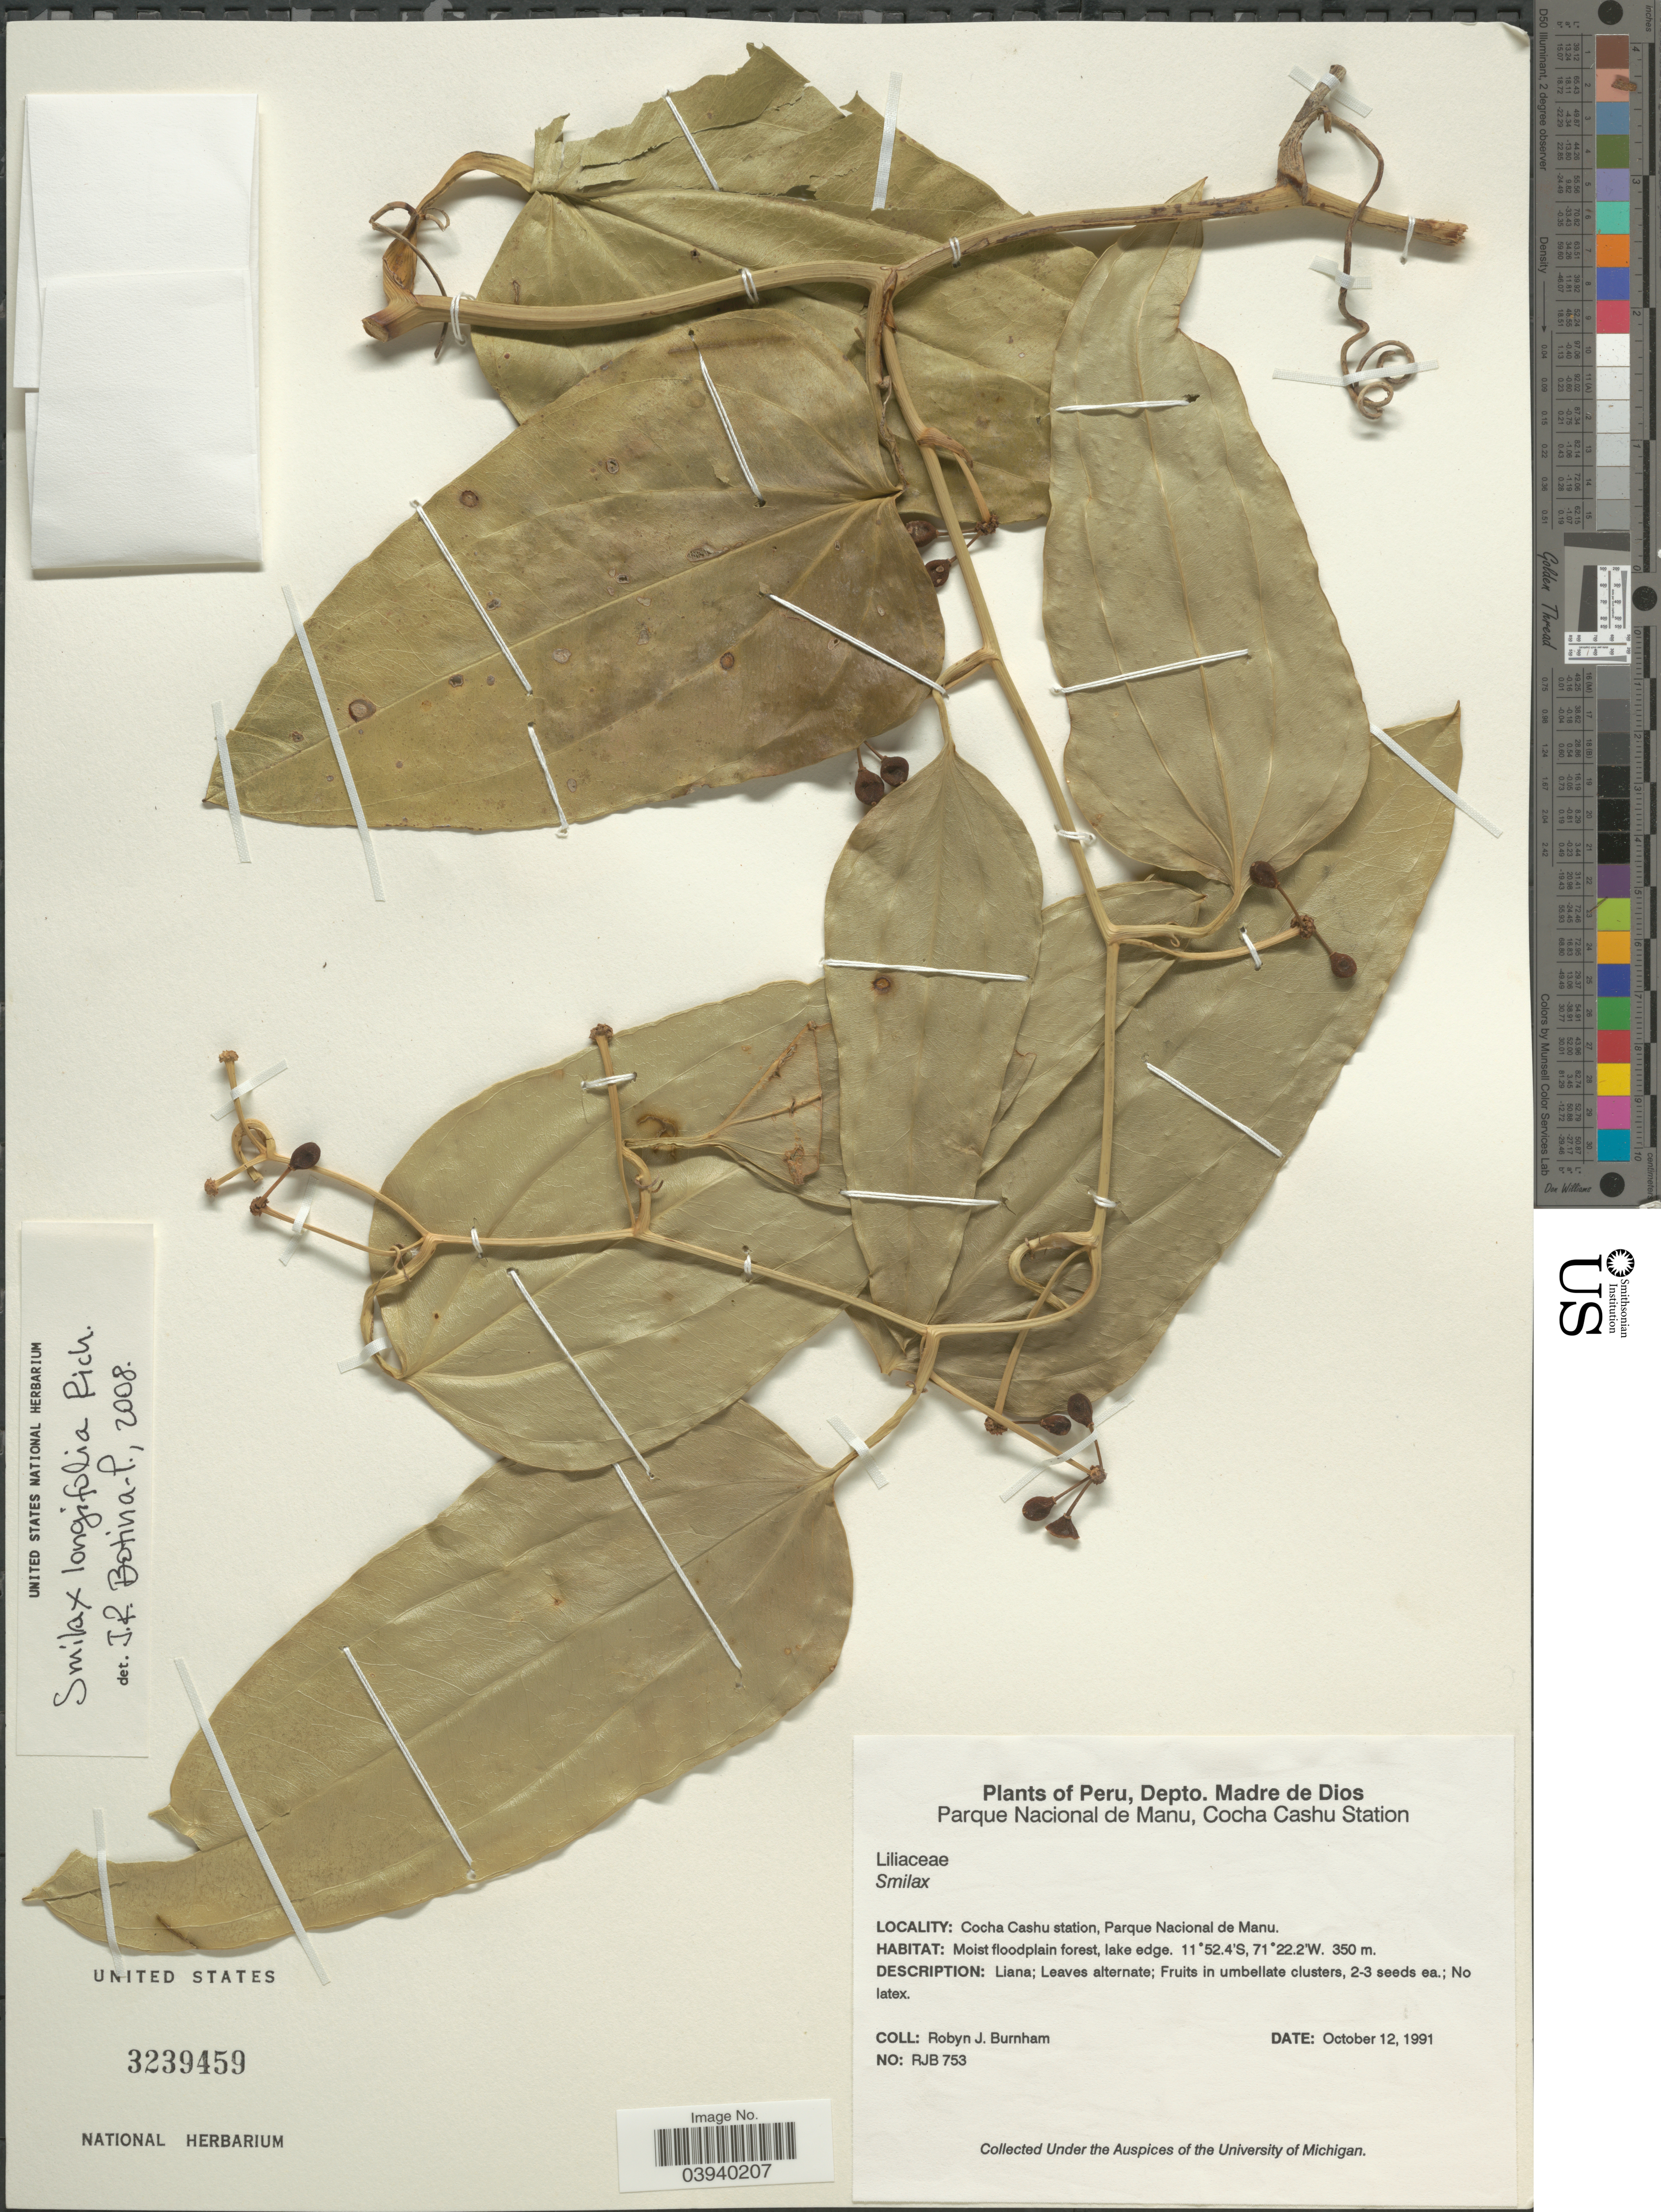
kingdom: Plantae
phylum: Tracheophyta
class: Liliopsida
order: Liliales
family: Smilacaceae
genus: Smilax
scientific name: Smilax longifolia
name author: Rich.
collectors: R. J. Burnham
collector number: RJB753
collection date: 1991-10-12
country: Peru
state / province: Madre de Dios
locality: Depto. Madre de Dios. Parque Nacional de Manu, Cocha Cashu Station.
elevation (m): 350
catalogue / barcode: US 3239459